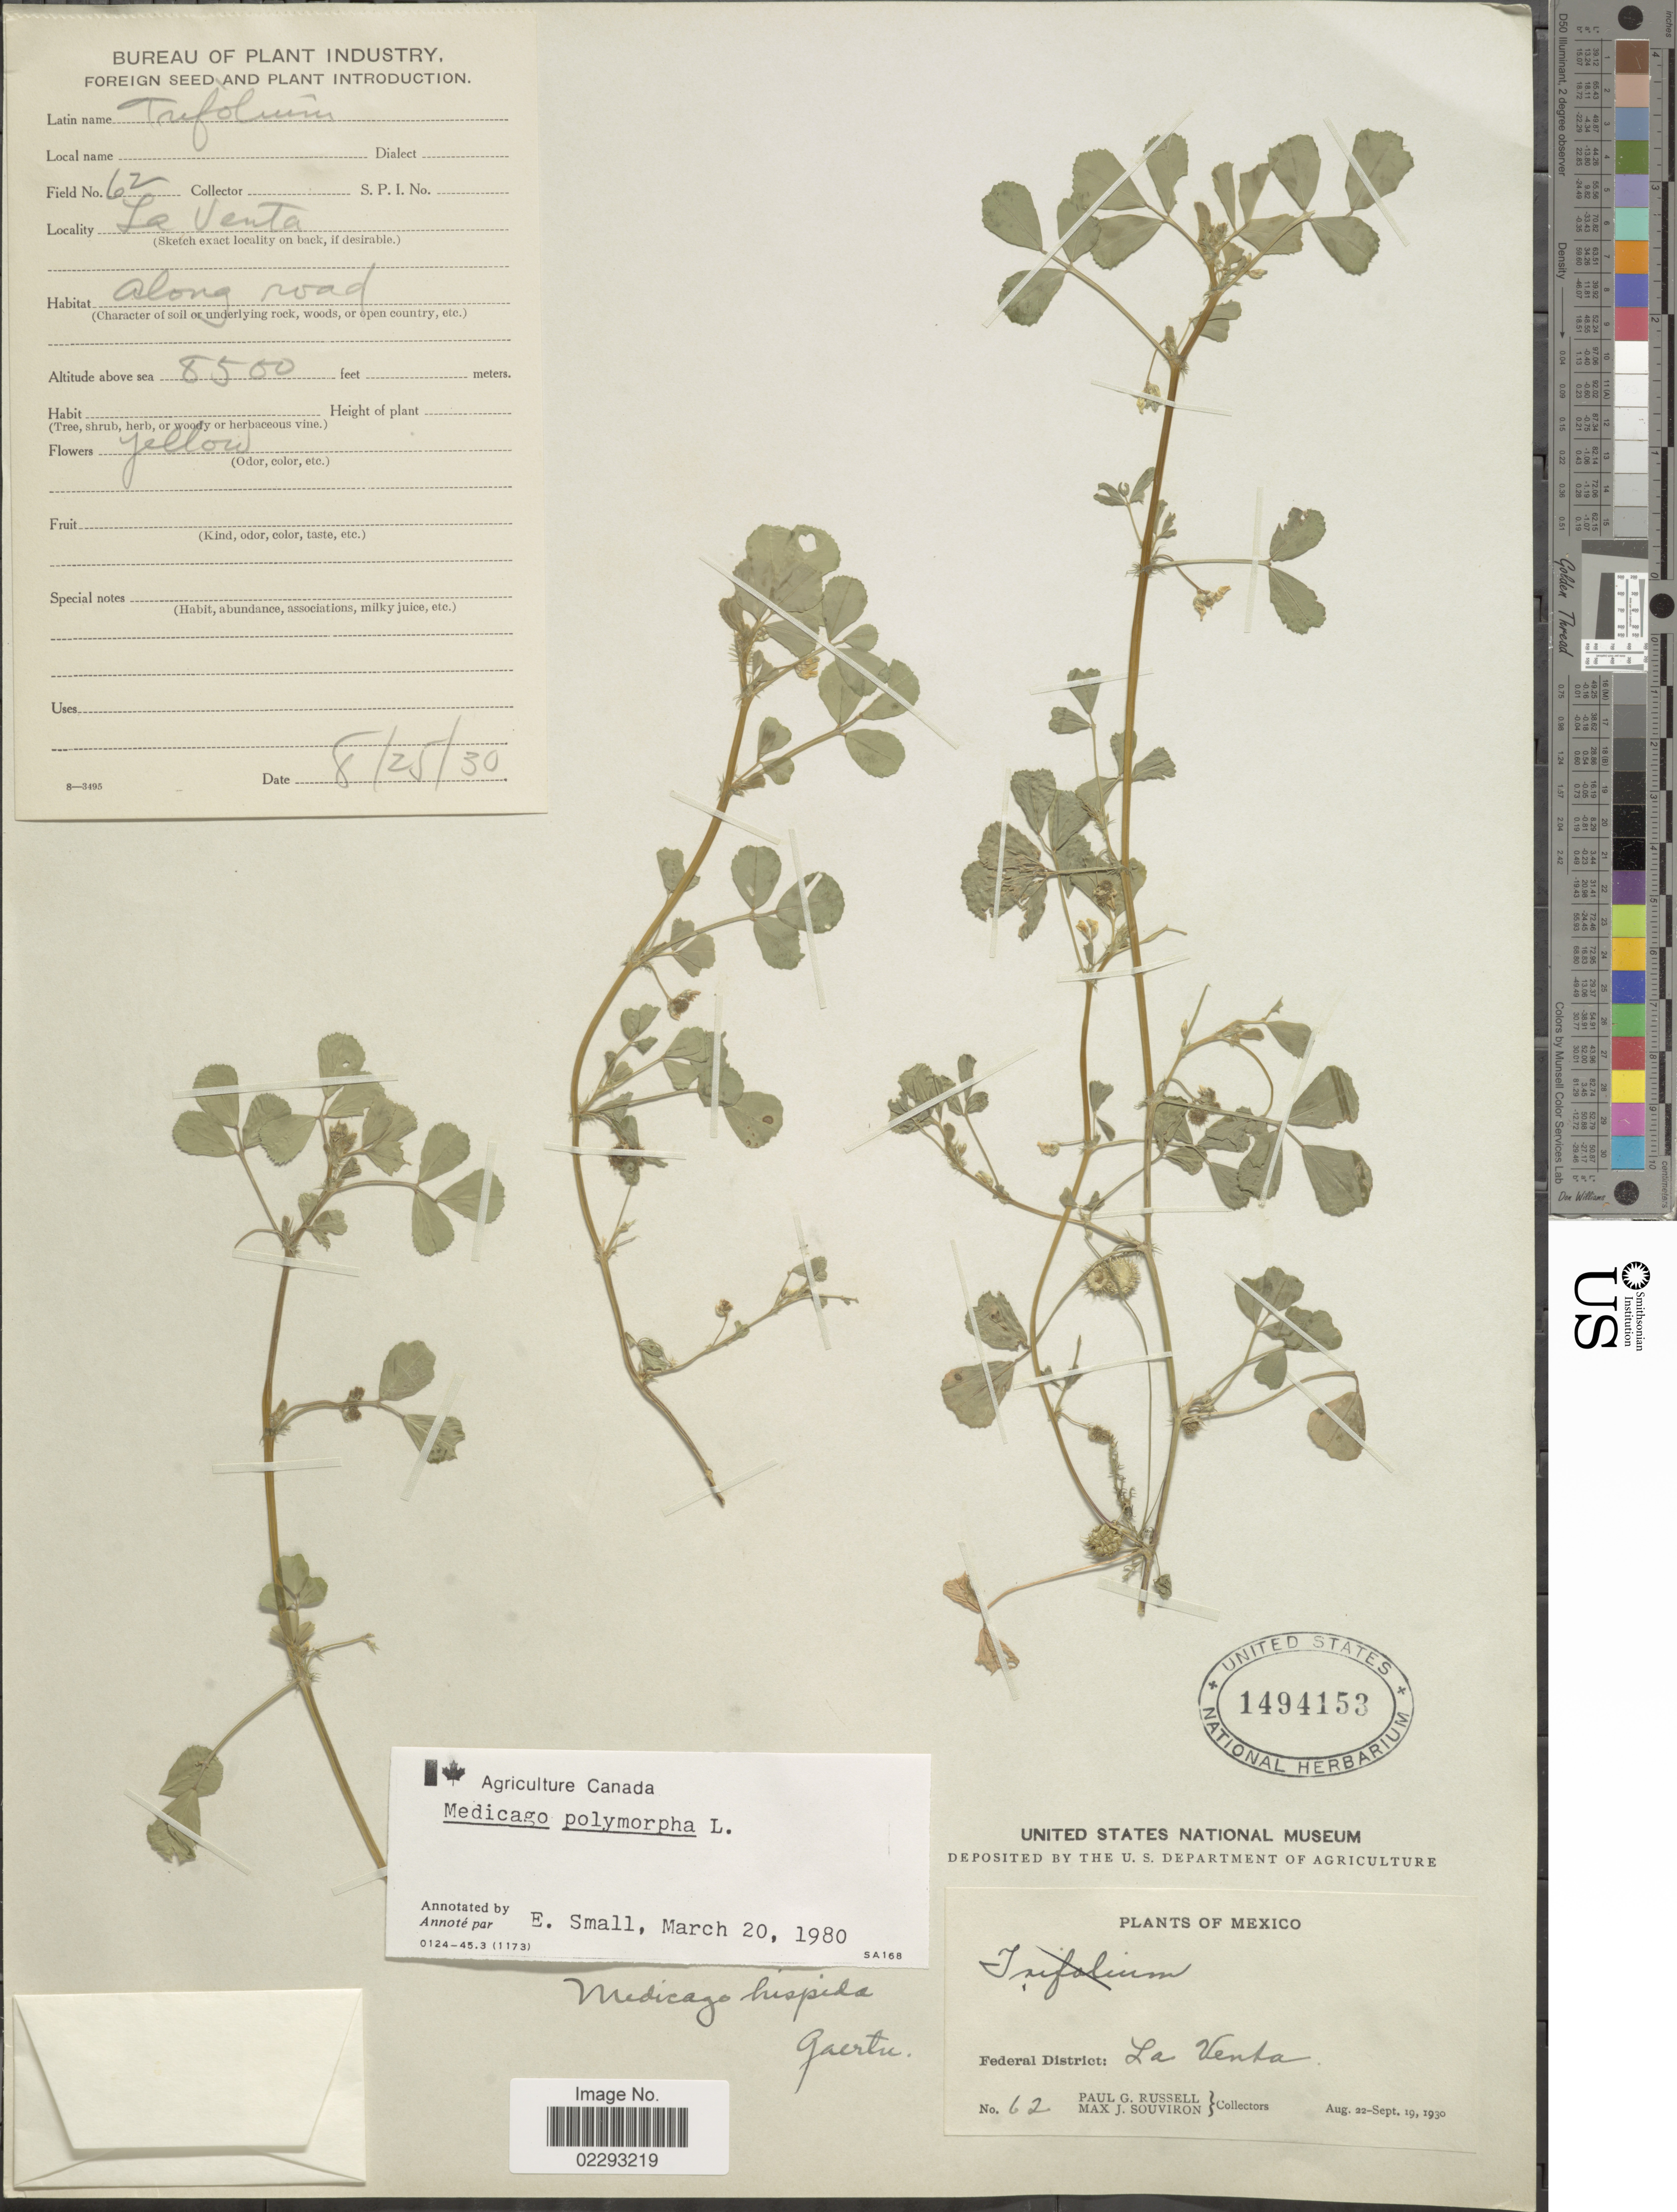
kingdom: Plantae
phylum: Tracheophyta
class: Magnoliopsida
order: Fabales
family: Fabaceae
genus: Medicago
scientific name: Medicago polymorpha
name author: L.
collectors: P. G. Russell & M. J. Souviron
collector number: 62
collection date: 1930-08-22/1930-09-19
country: Mexico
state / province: Distrito Federal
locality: Federal District: La Venta, along road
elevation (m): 2591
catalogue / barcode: US 1494153